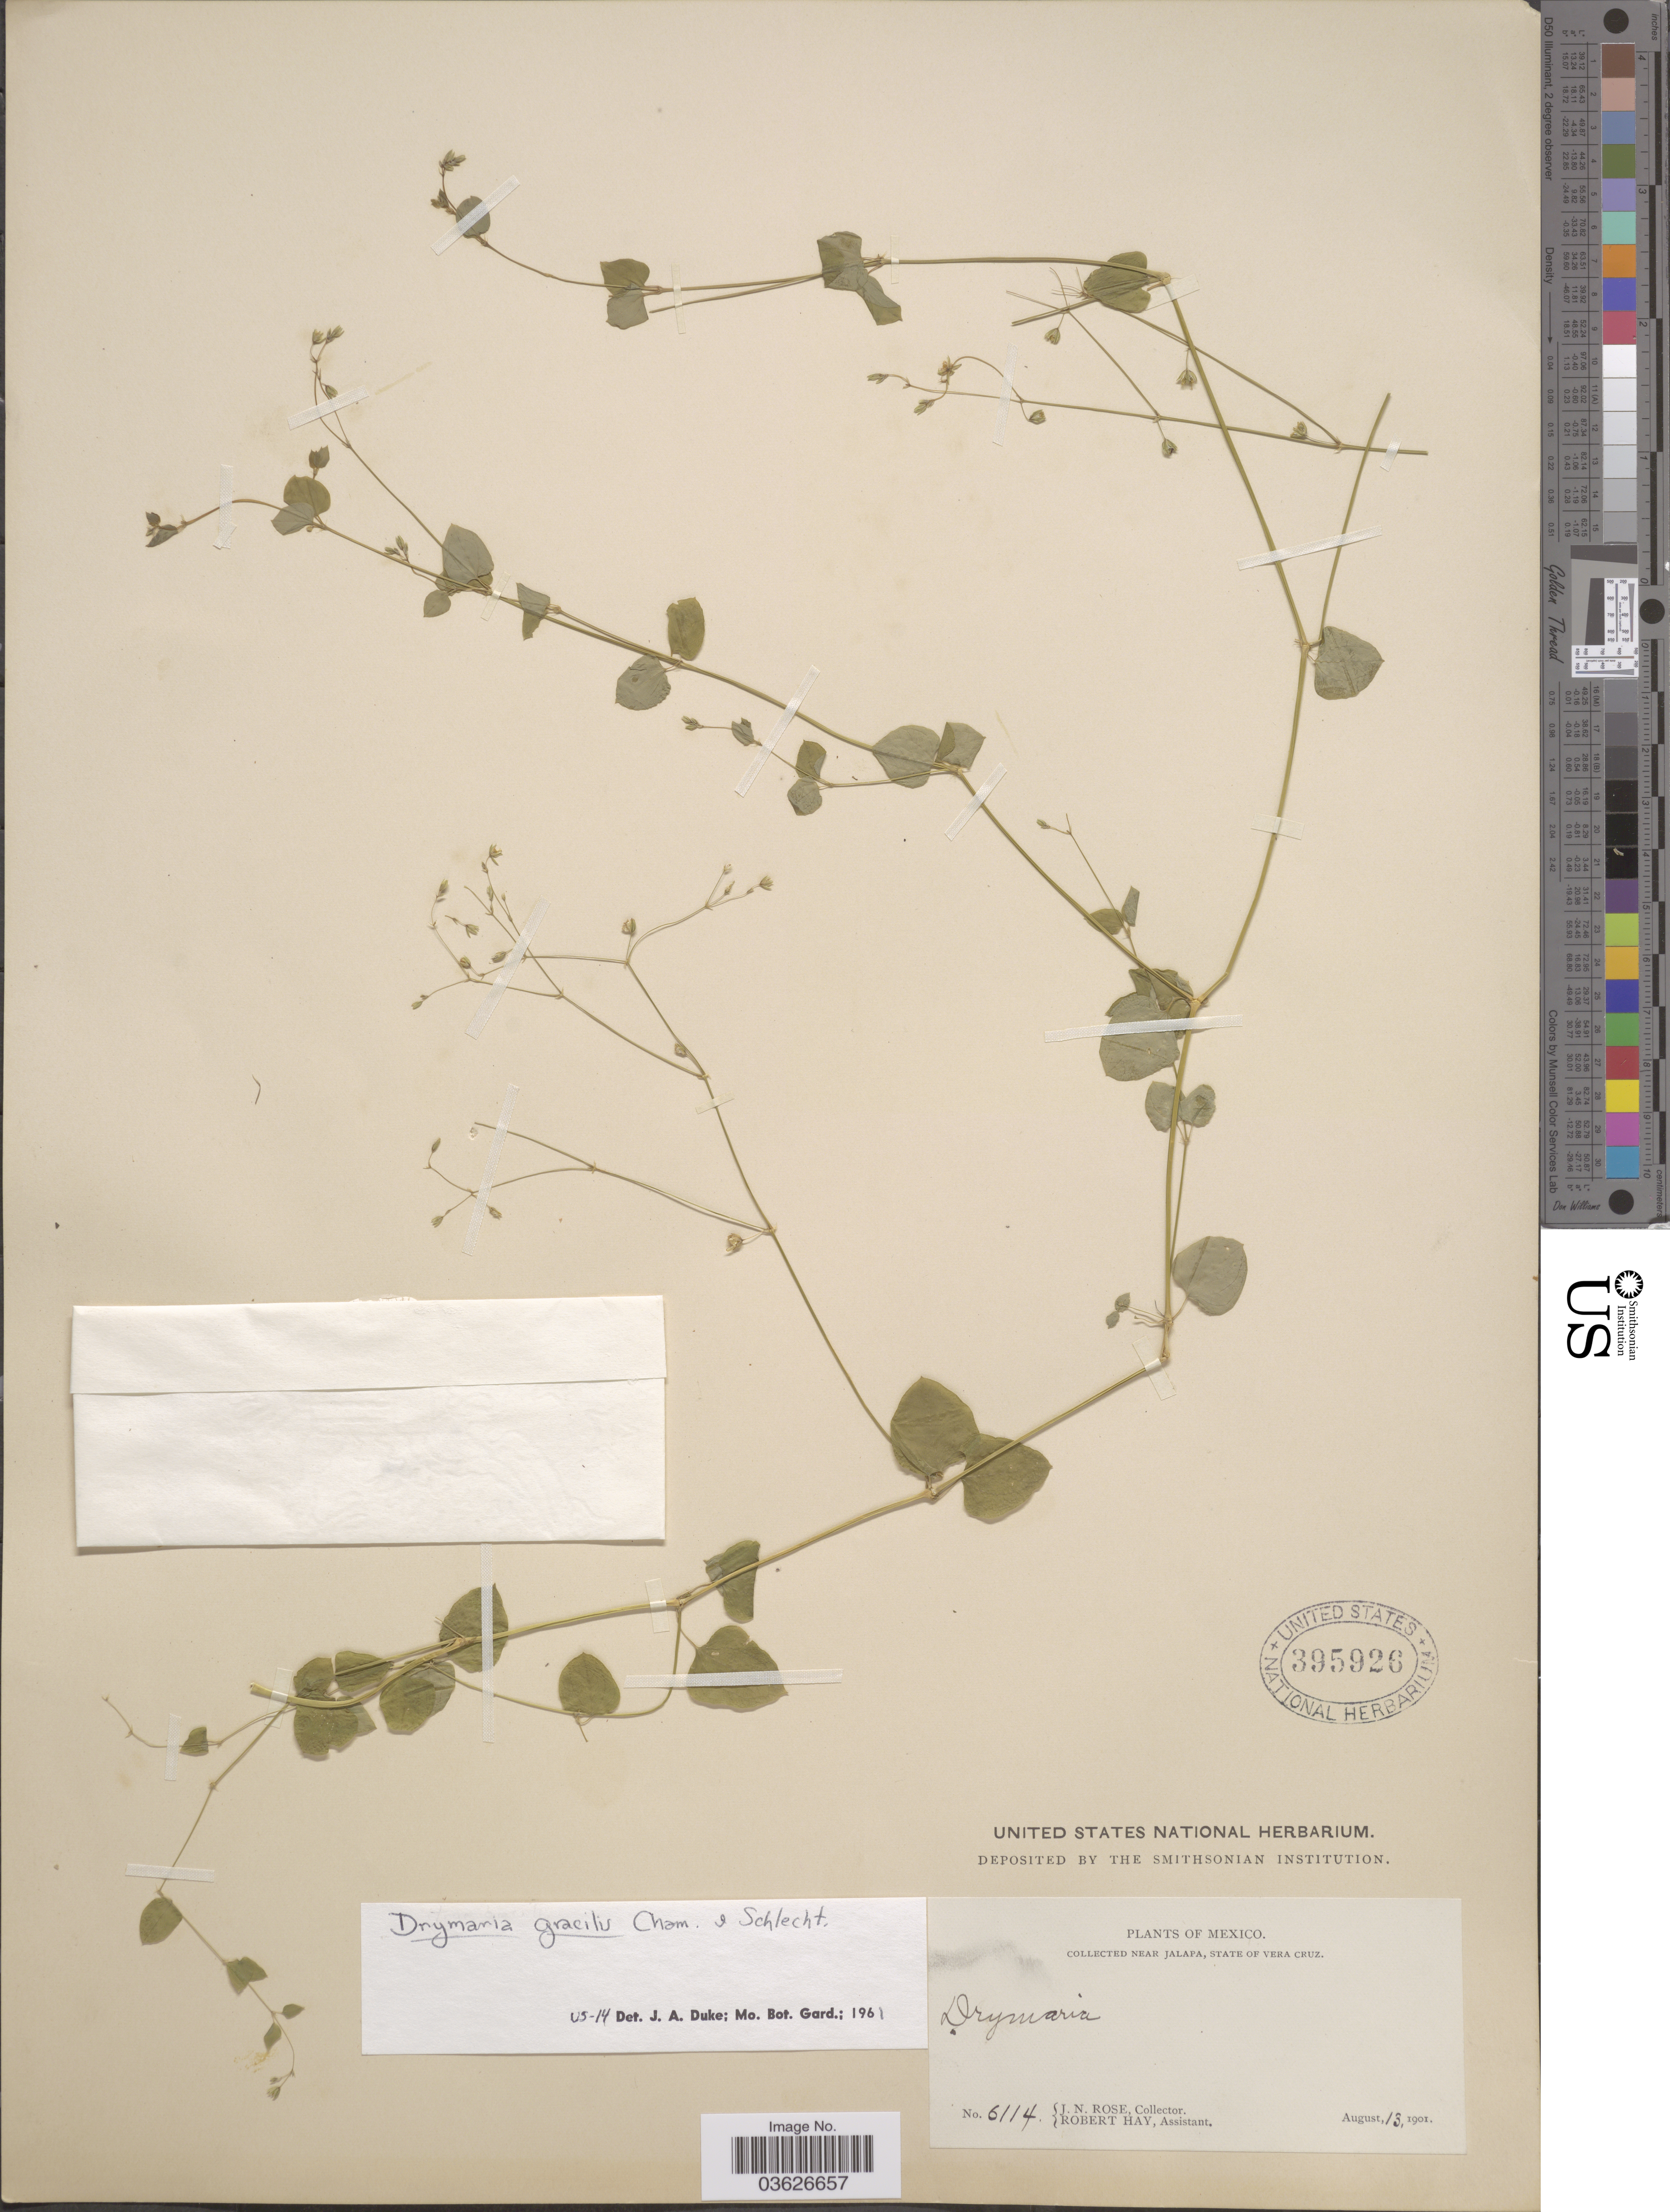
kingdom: Plantae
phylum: Tracheophyta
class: Magnoliopsida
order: Caryophyllales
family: Caryophyllaceae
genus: Drymaria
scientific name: Drymaria gracilis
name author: Cham. & Schltdl.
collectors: J. N. Rose & R. H. Hay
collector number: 6114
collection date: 1901-08-13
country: Mexico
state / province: Veracruz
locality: Near Jalapa, State of Vera Cruz.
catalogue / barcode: US 395926